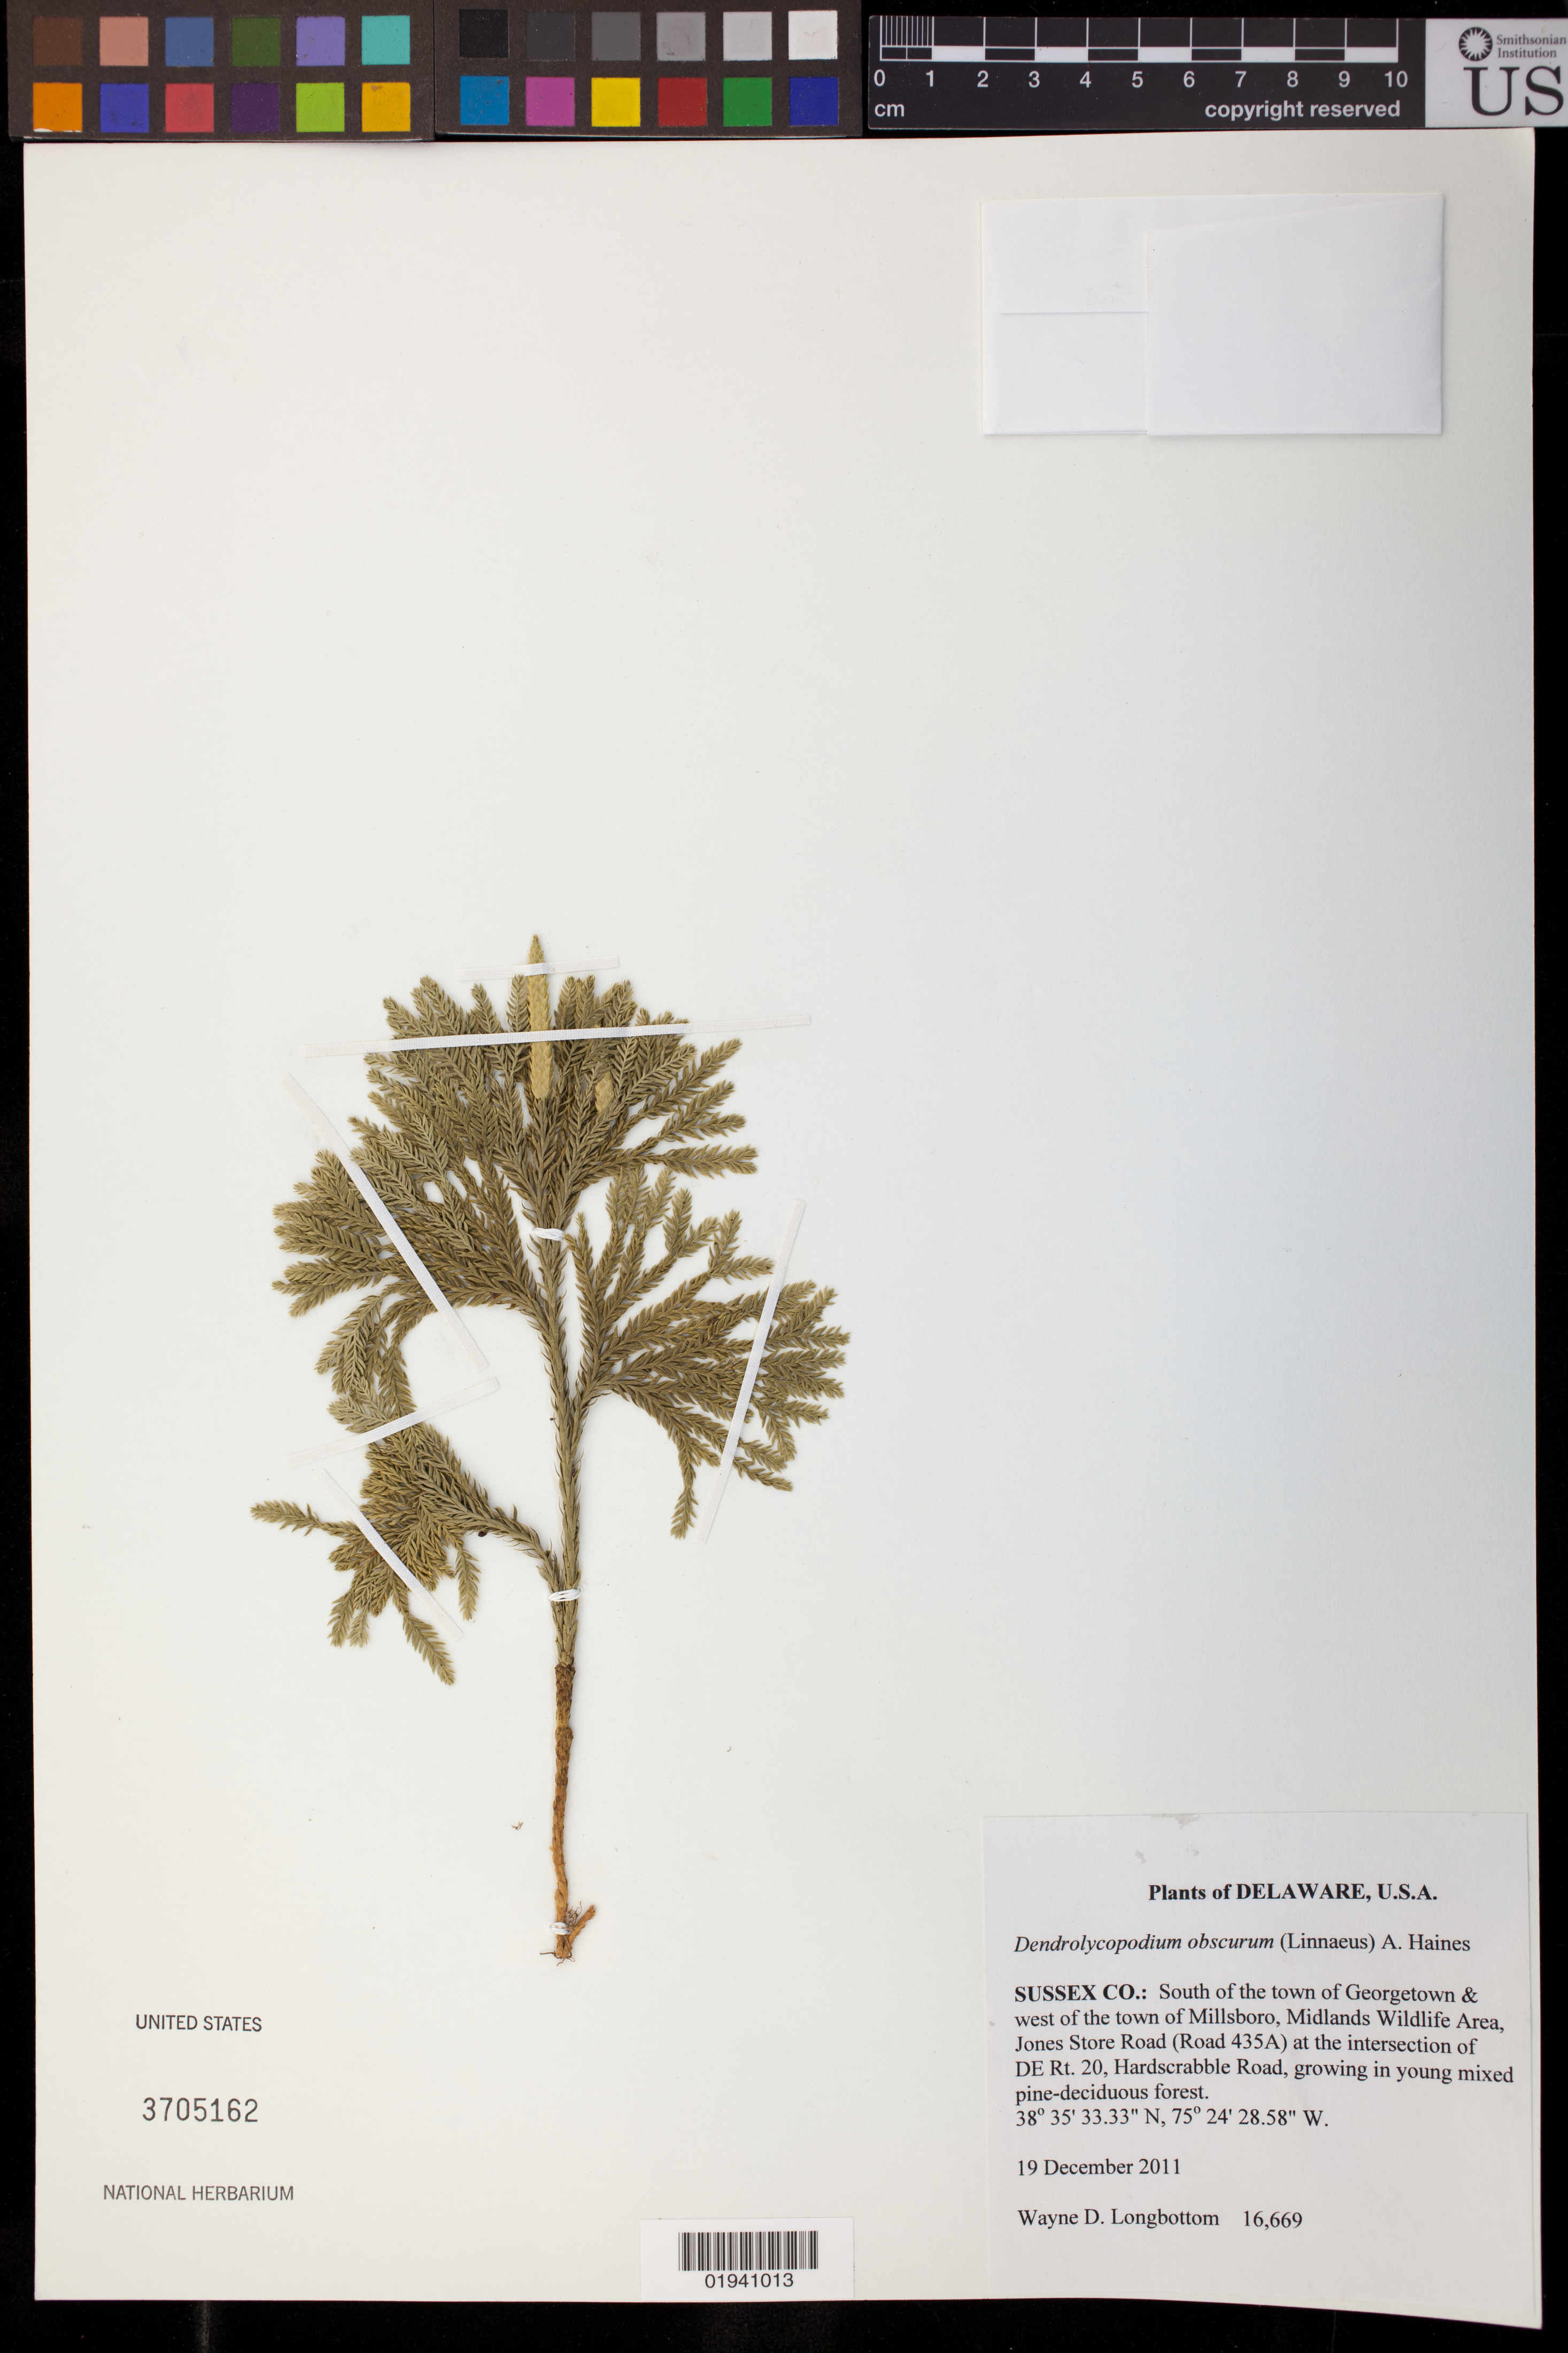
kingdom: Plantae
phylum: Tracheophyta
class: Lycopodiopsida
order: Lycopodiales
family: Lycopodiaceae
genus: Lycopodium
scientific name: Lycopodium sp.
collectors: W. D. Longbottom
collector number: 16669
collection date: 2011-12-19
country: United States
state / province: Maryland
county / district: Sussex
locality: South of the town of Georgetown and west of the town of Millsboro, Midlands Wildlife Area, Jones Store Road (Road 435A) at the intersection of DE Rt. 20, Hardscrabble Road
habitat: growing in young mixed pine-deciduous forest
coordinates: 38 42 10.90 N, 76 41 34.00 W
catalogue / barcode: US 3705162